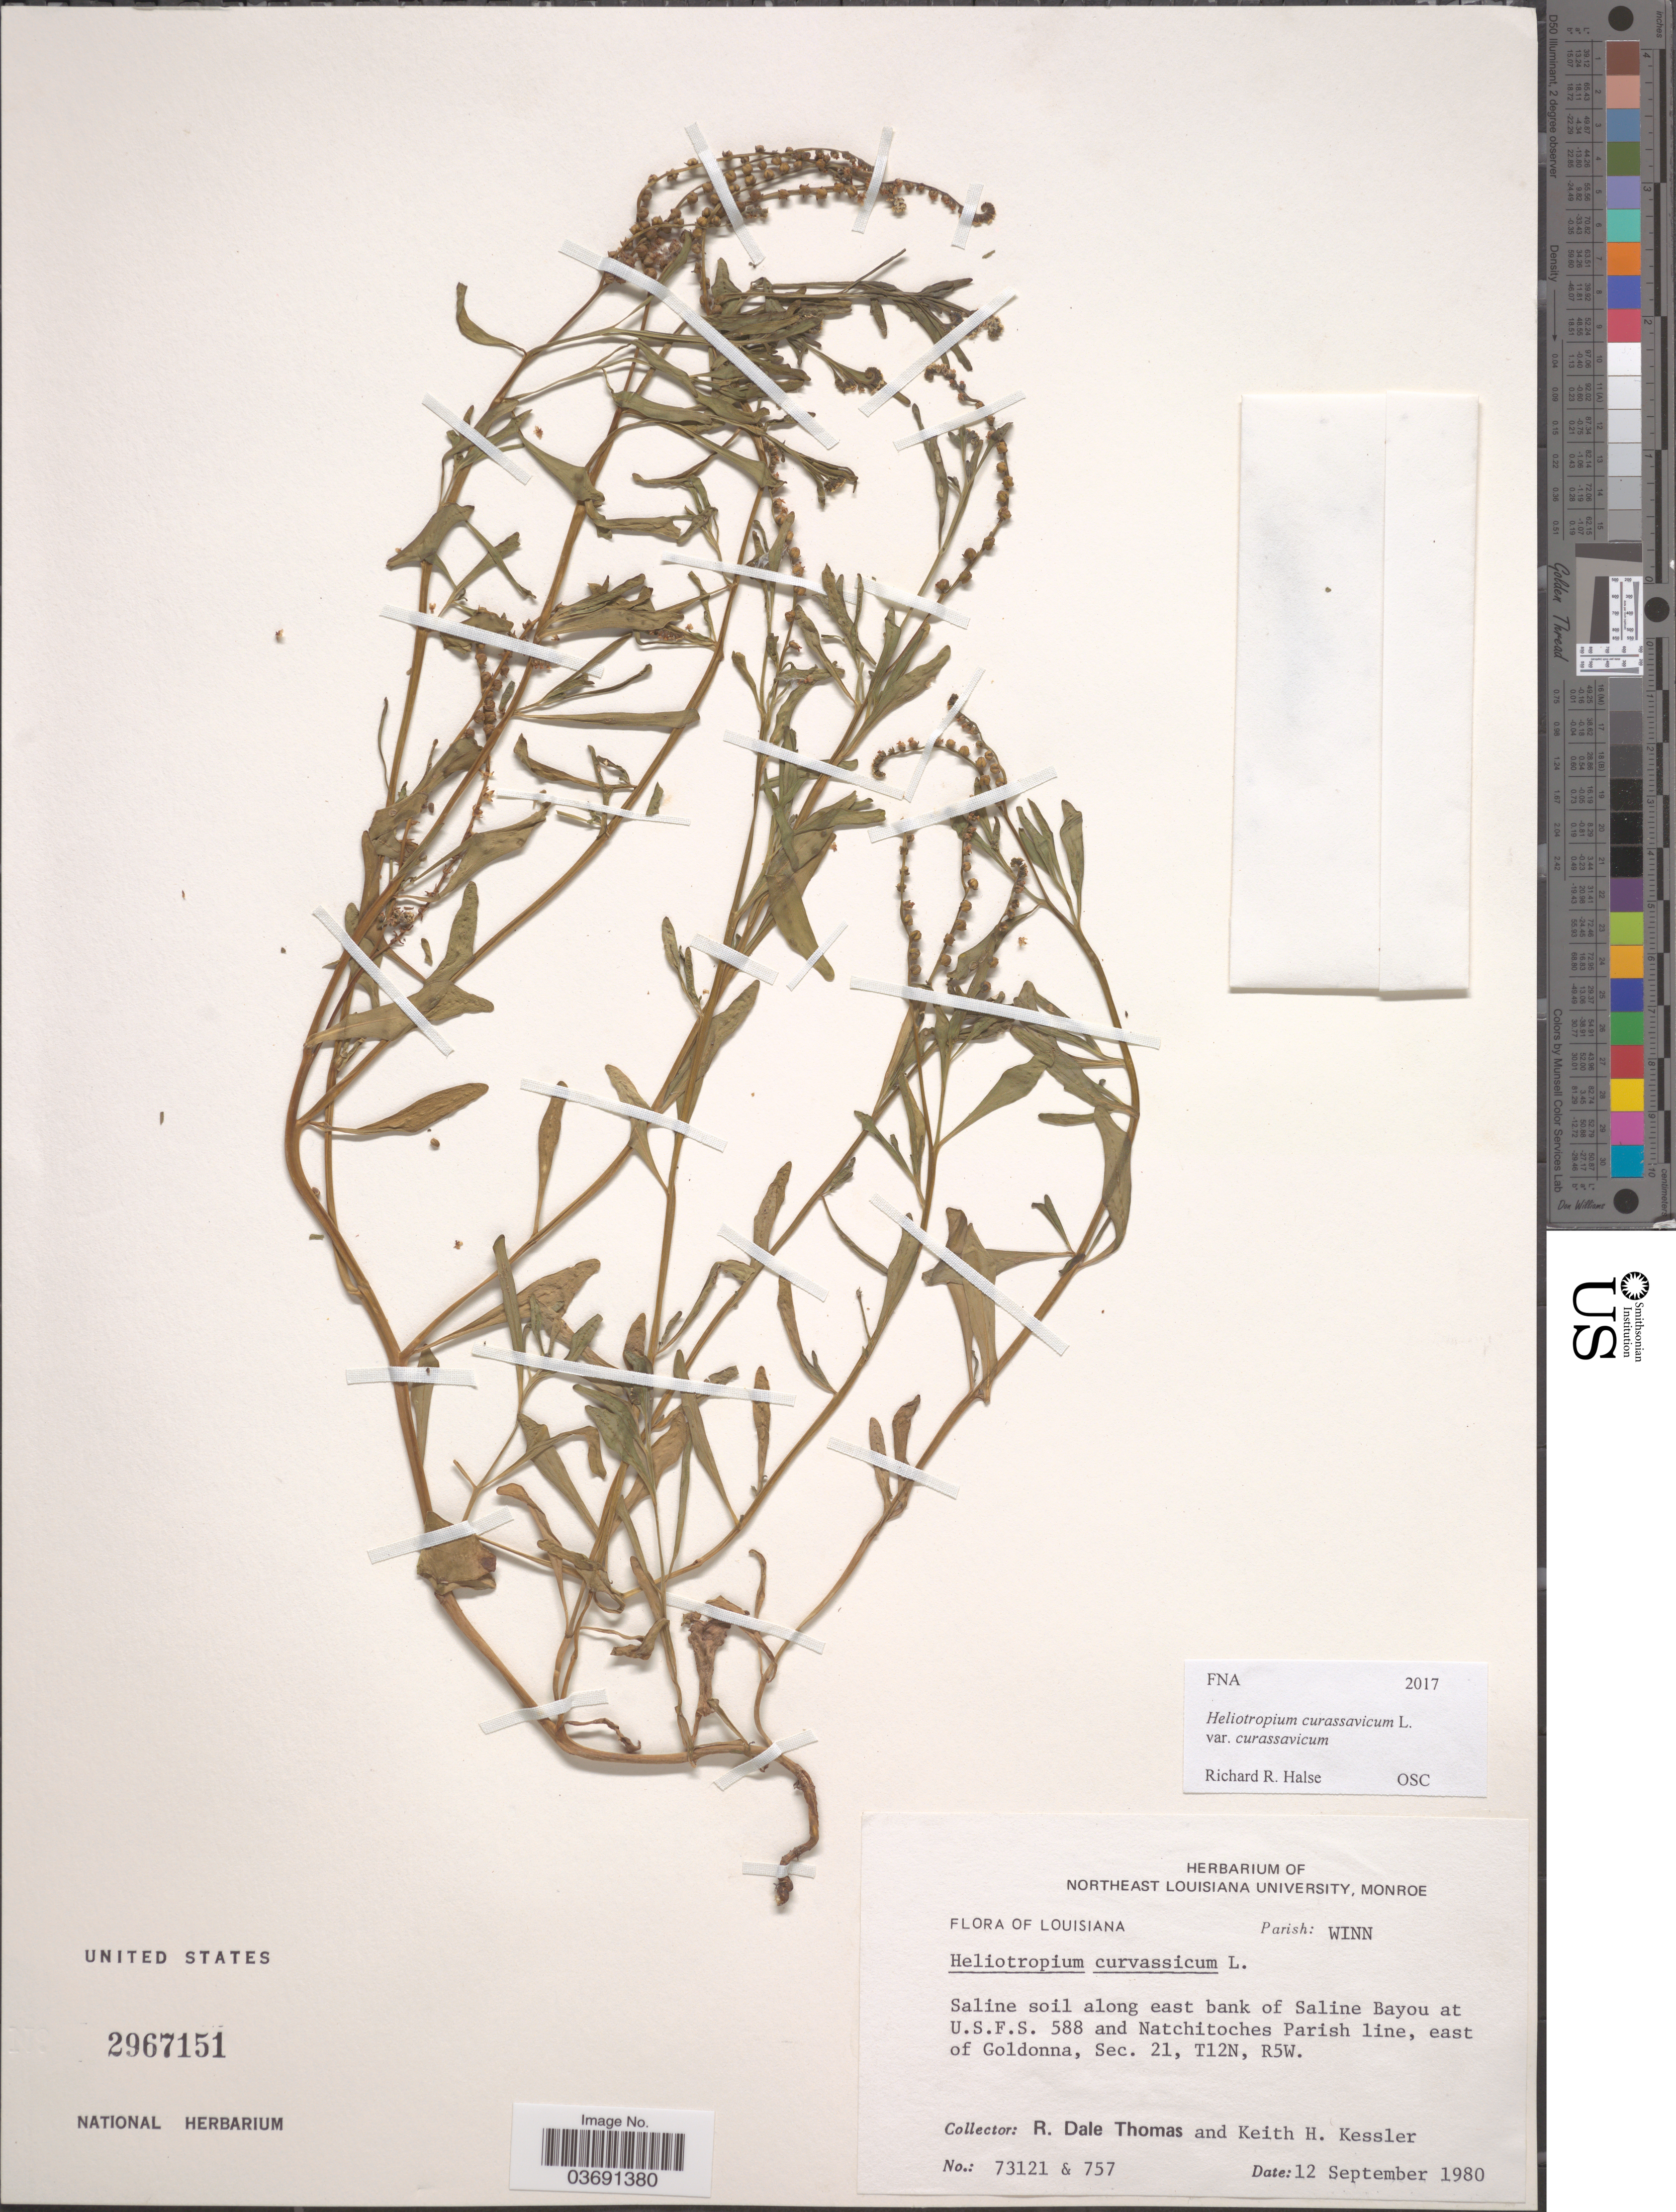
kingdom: Plantae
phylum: Tracheophyta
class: Magnoliopsida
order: Boraginales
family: Heliotropiaceae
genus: Heliotropium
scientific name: Heliotropium curassavicum var. curassavicum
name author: L.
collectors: R. Thomas & K. Kessler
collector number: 73121/757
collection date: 1980-09-12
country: United States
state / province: Louisiana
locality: Parish: Winn. Salline soil along east bank of Saline Bayou at U.S.F.S. 588 and Natchitoches Parish line, east of Goldonna, Sec. 21, T12N, R5W.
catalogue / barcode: US 2967151